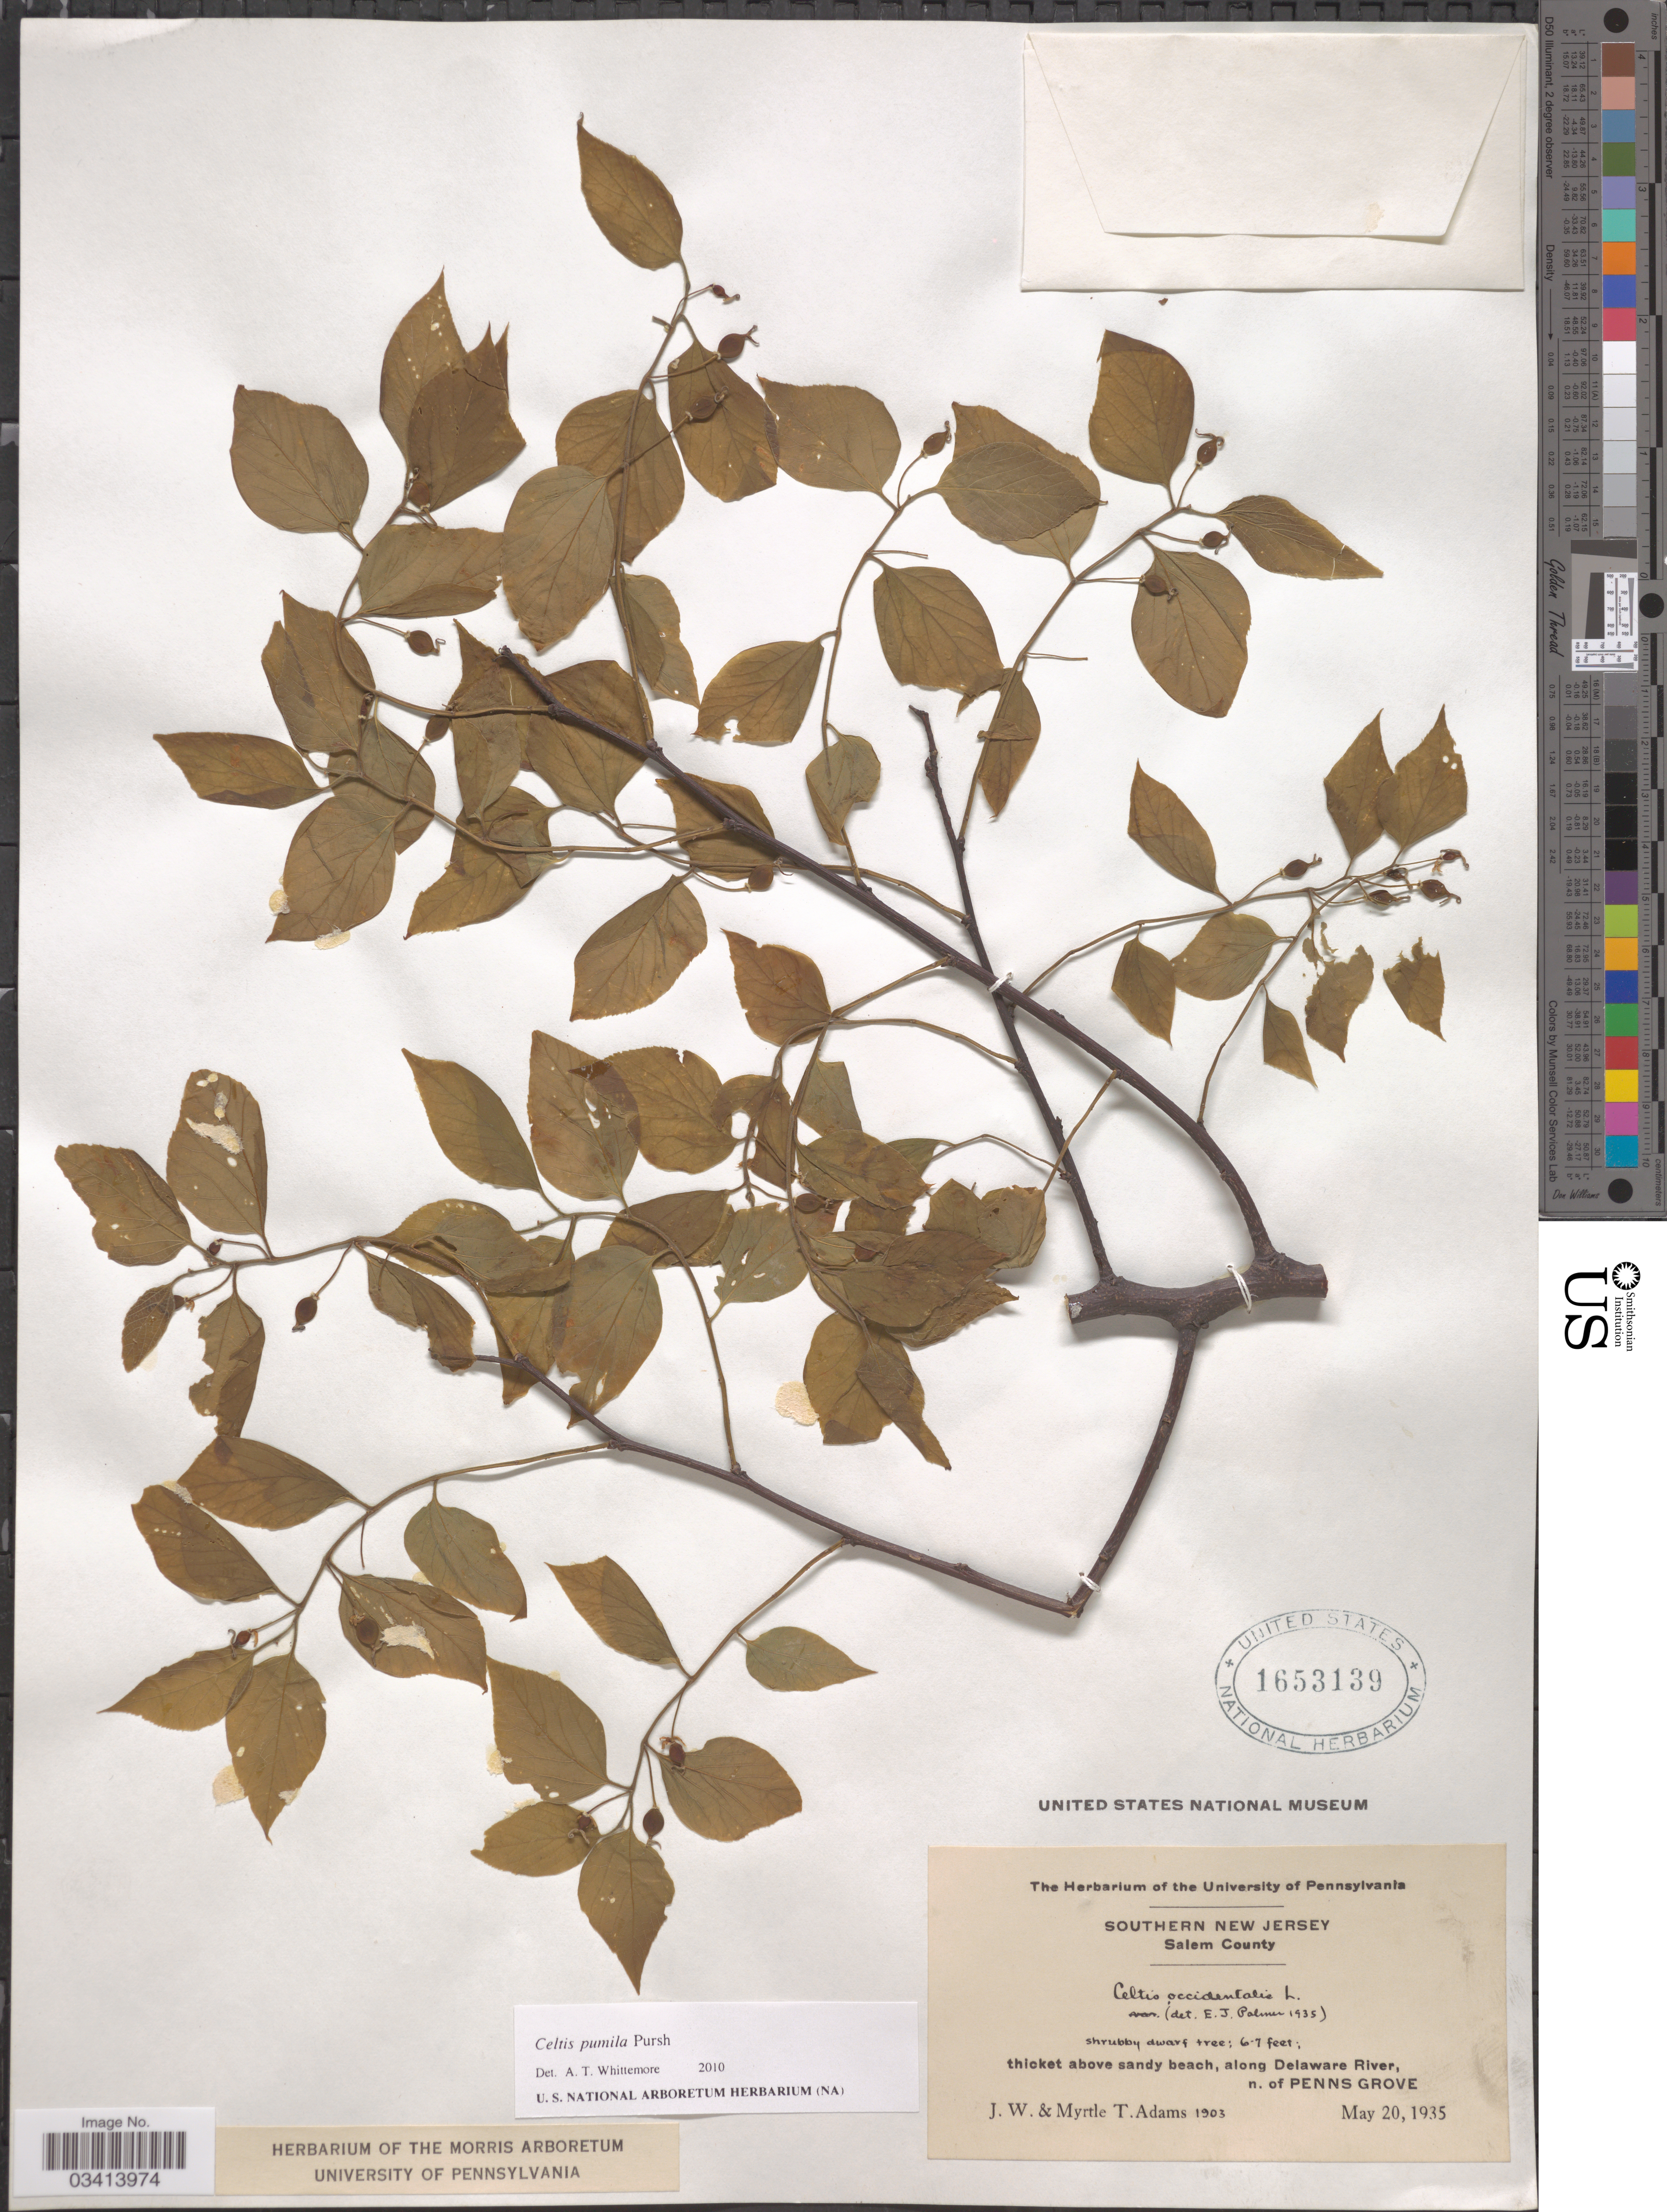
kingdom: Plantae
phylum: Tracheophyta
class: Magnoliopsida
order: Rosales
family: Cannabaceae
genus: Celtis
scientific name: Celtis occidentalis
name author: L.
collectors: J. Adams & M. T. Adams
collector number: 1903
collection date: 1935-05-20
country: United States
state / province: New Jersey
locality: Southern New Jersey. Salem County. Thickets above sandy beach, along Delaware River, n. of Penns Grove.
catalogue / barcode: US 1653139